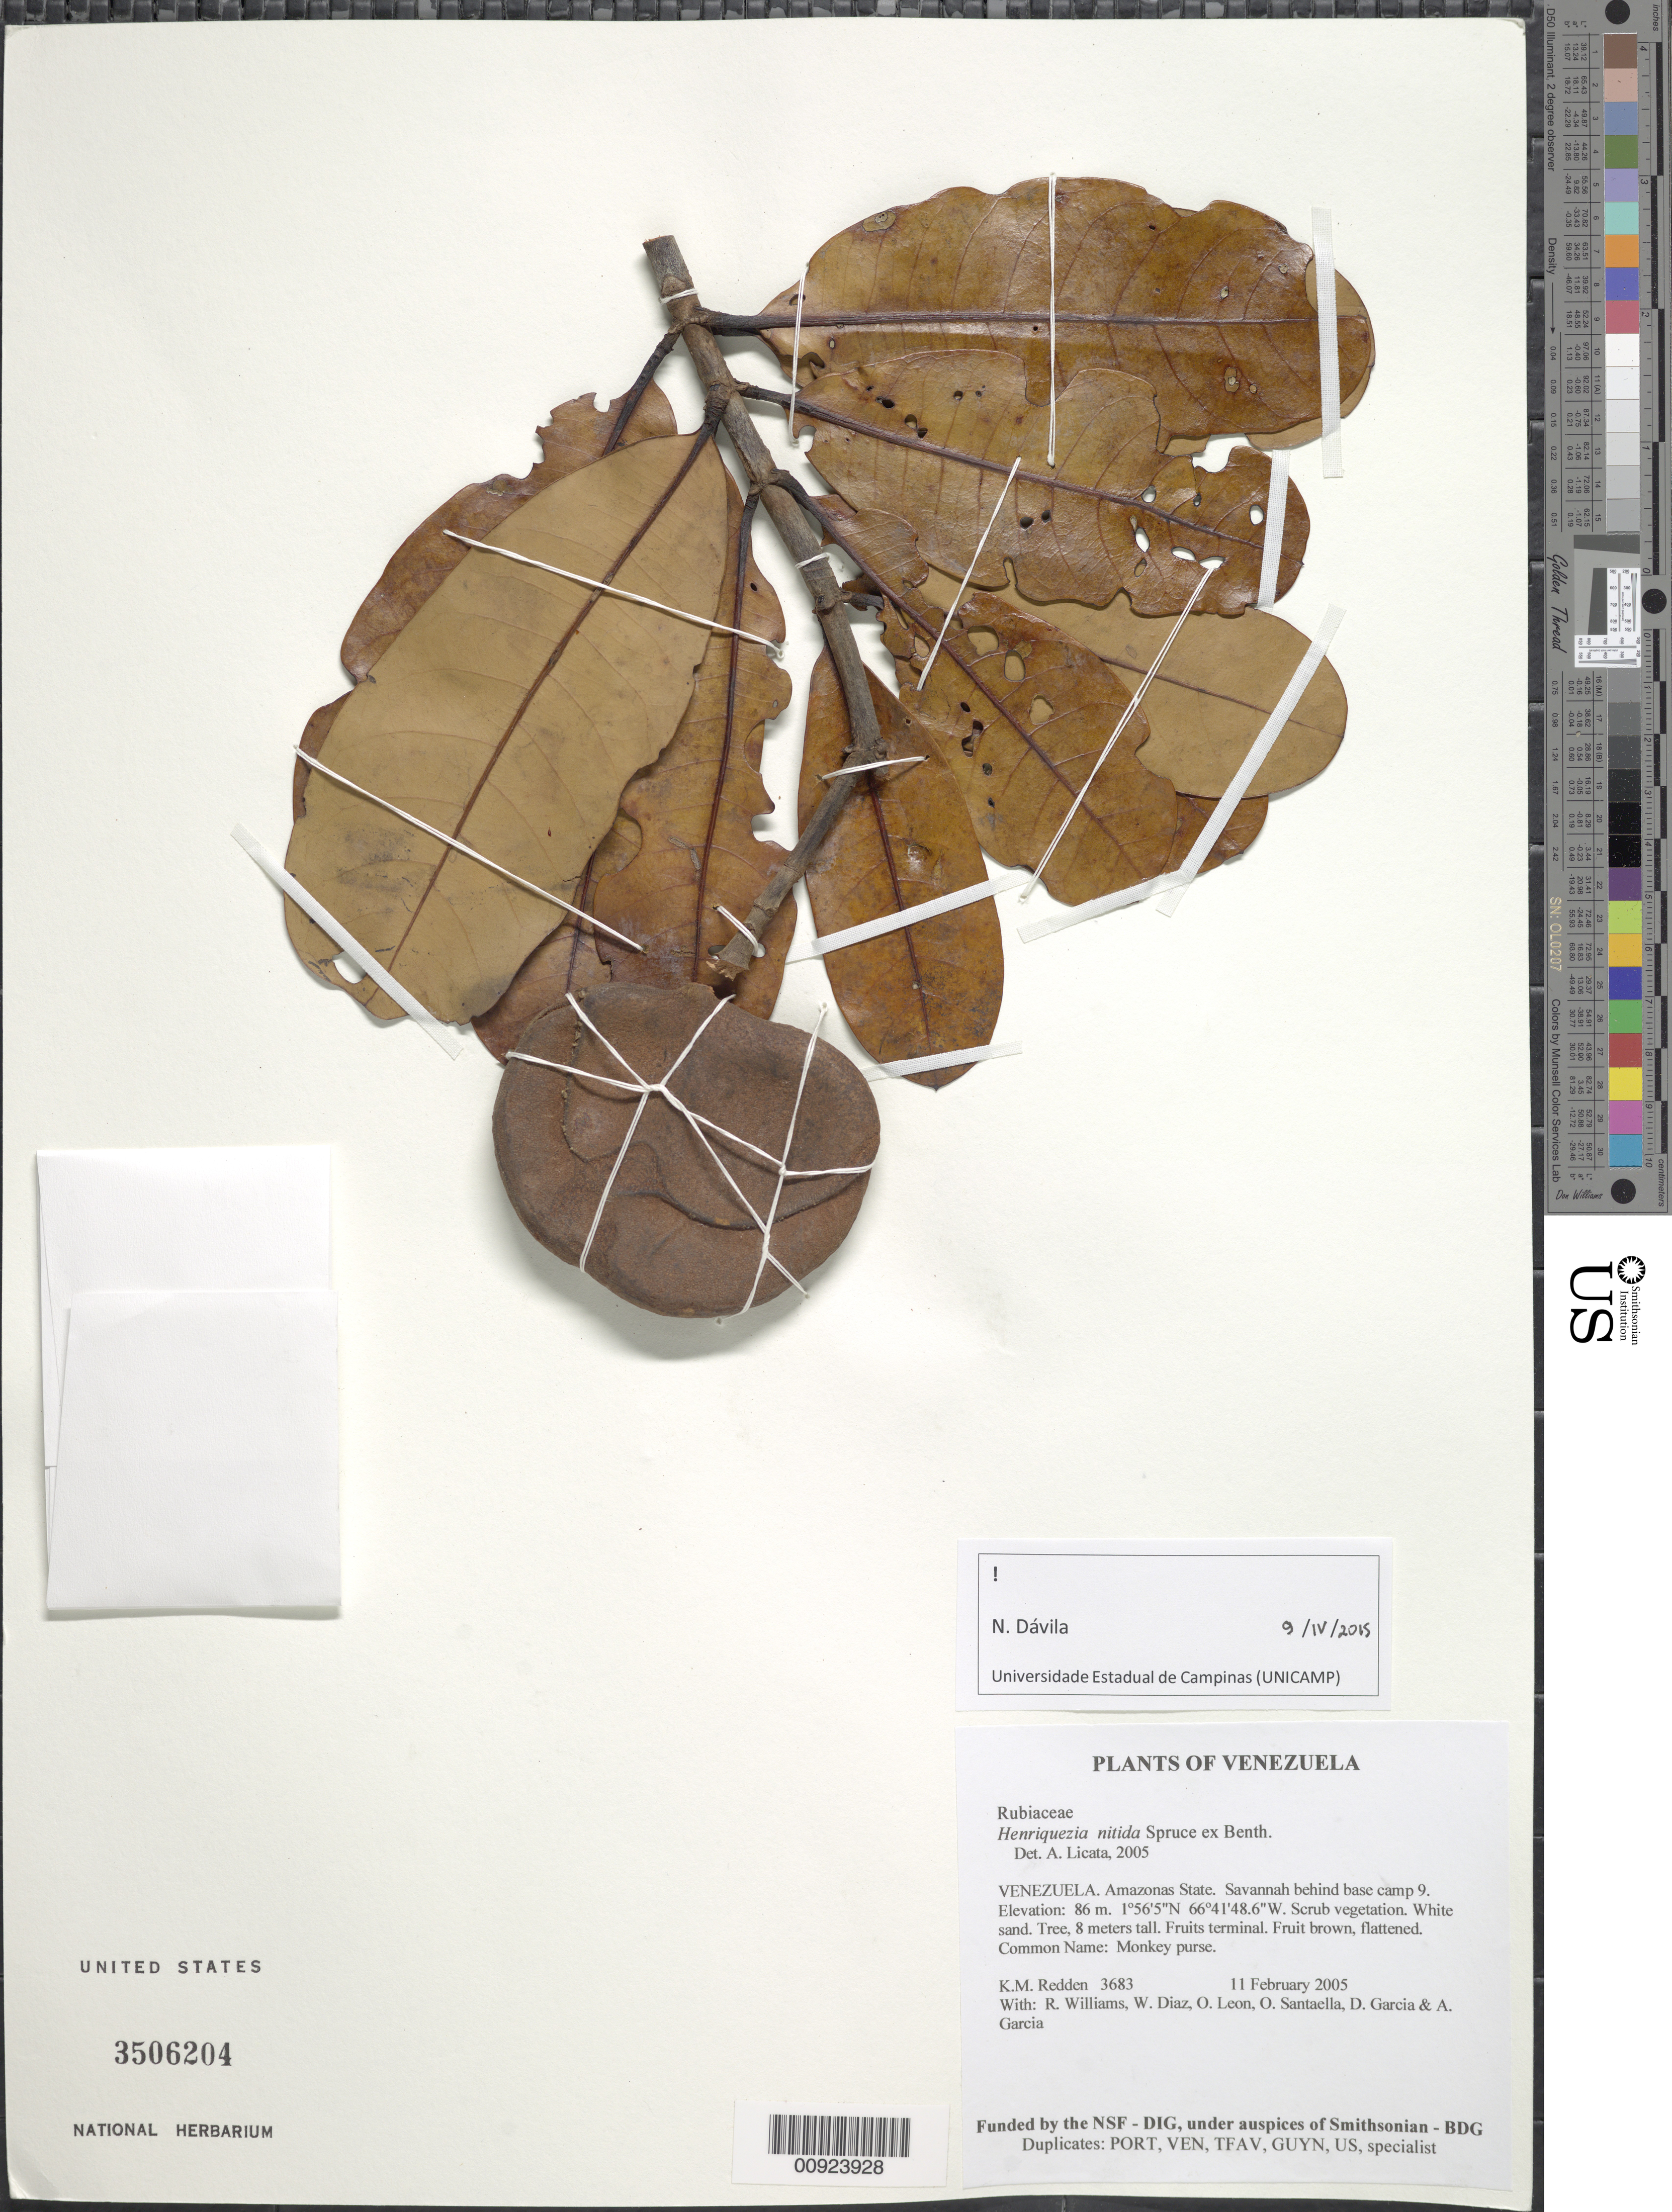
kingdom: Plantae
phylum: Tracheophyta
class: Magnoliopsida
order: Gentianales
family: Rubiaceae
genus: Henriquezia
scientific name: Henriquezia nitida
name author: Spruce ex Benth.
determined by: Licata, A., (PORT), Univ. Nac. Exp. de los Llanos Ezequiel Zamora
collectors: K. M. Redden, R. Williams, W. Díaz P., O. León, O. Santaella, D. Garcia & A. Garcia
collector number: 3683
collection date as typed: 11 February 2005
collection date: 2005-02-11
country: Venezuela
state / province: Amazonas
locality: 24 - Savannah behind base camp 9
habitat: Scrub vegetation. White sand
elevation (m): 86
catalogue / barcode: US 3506204